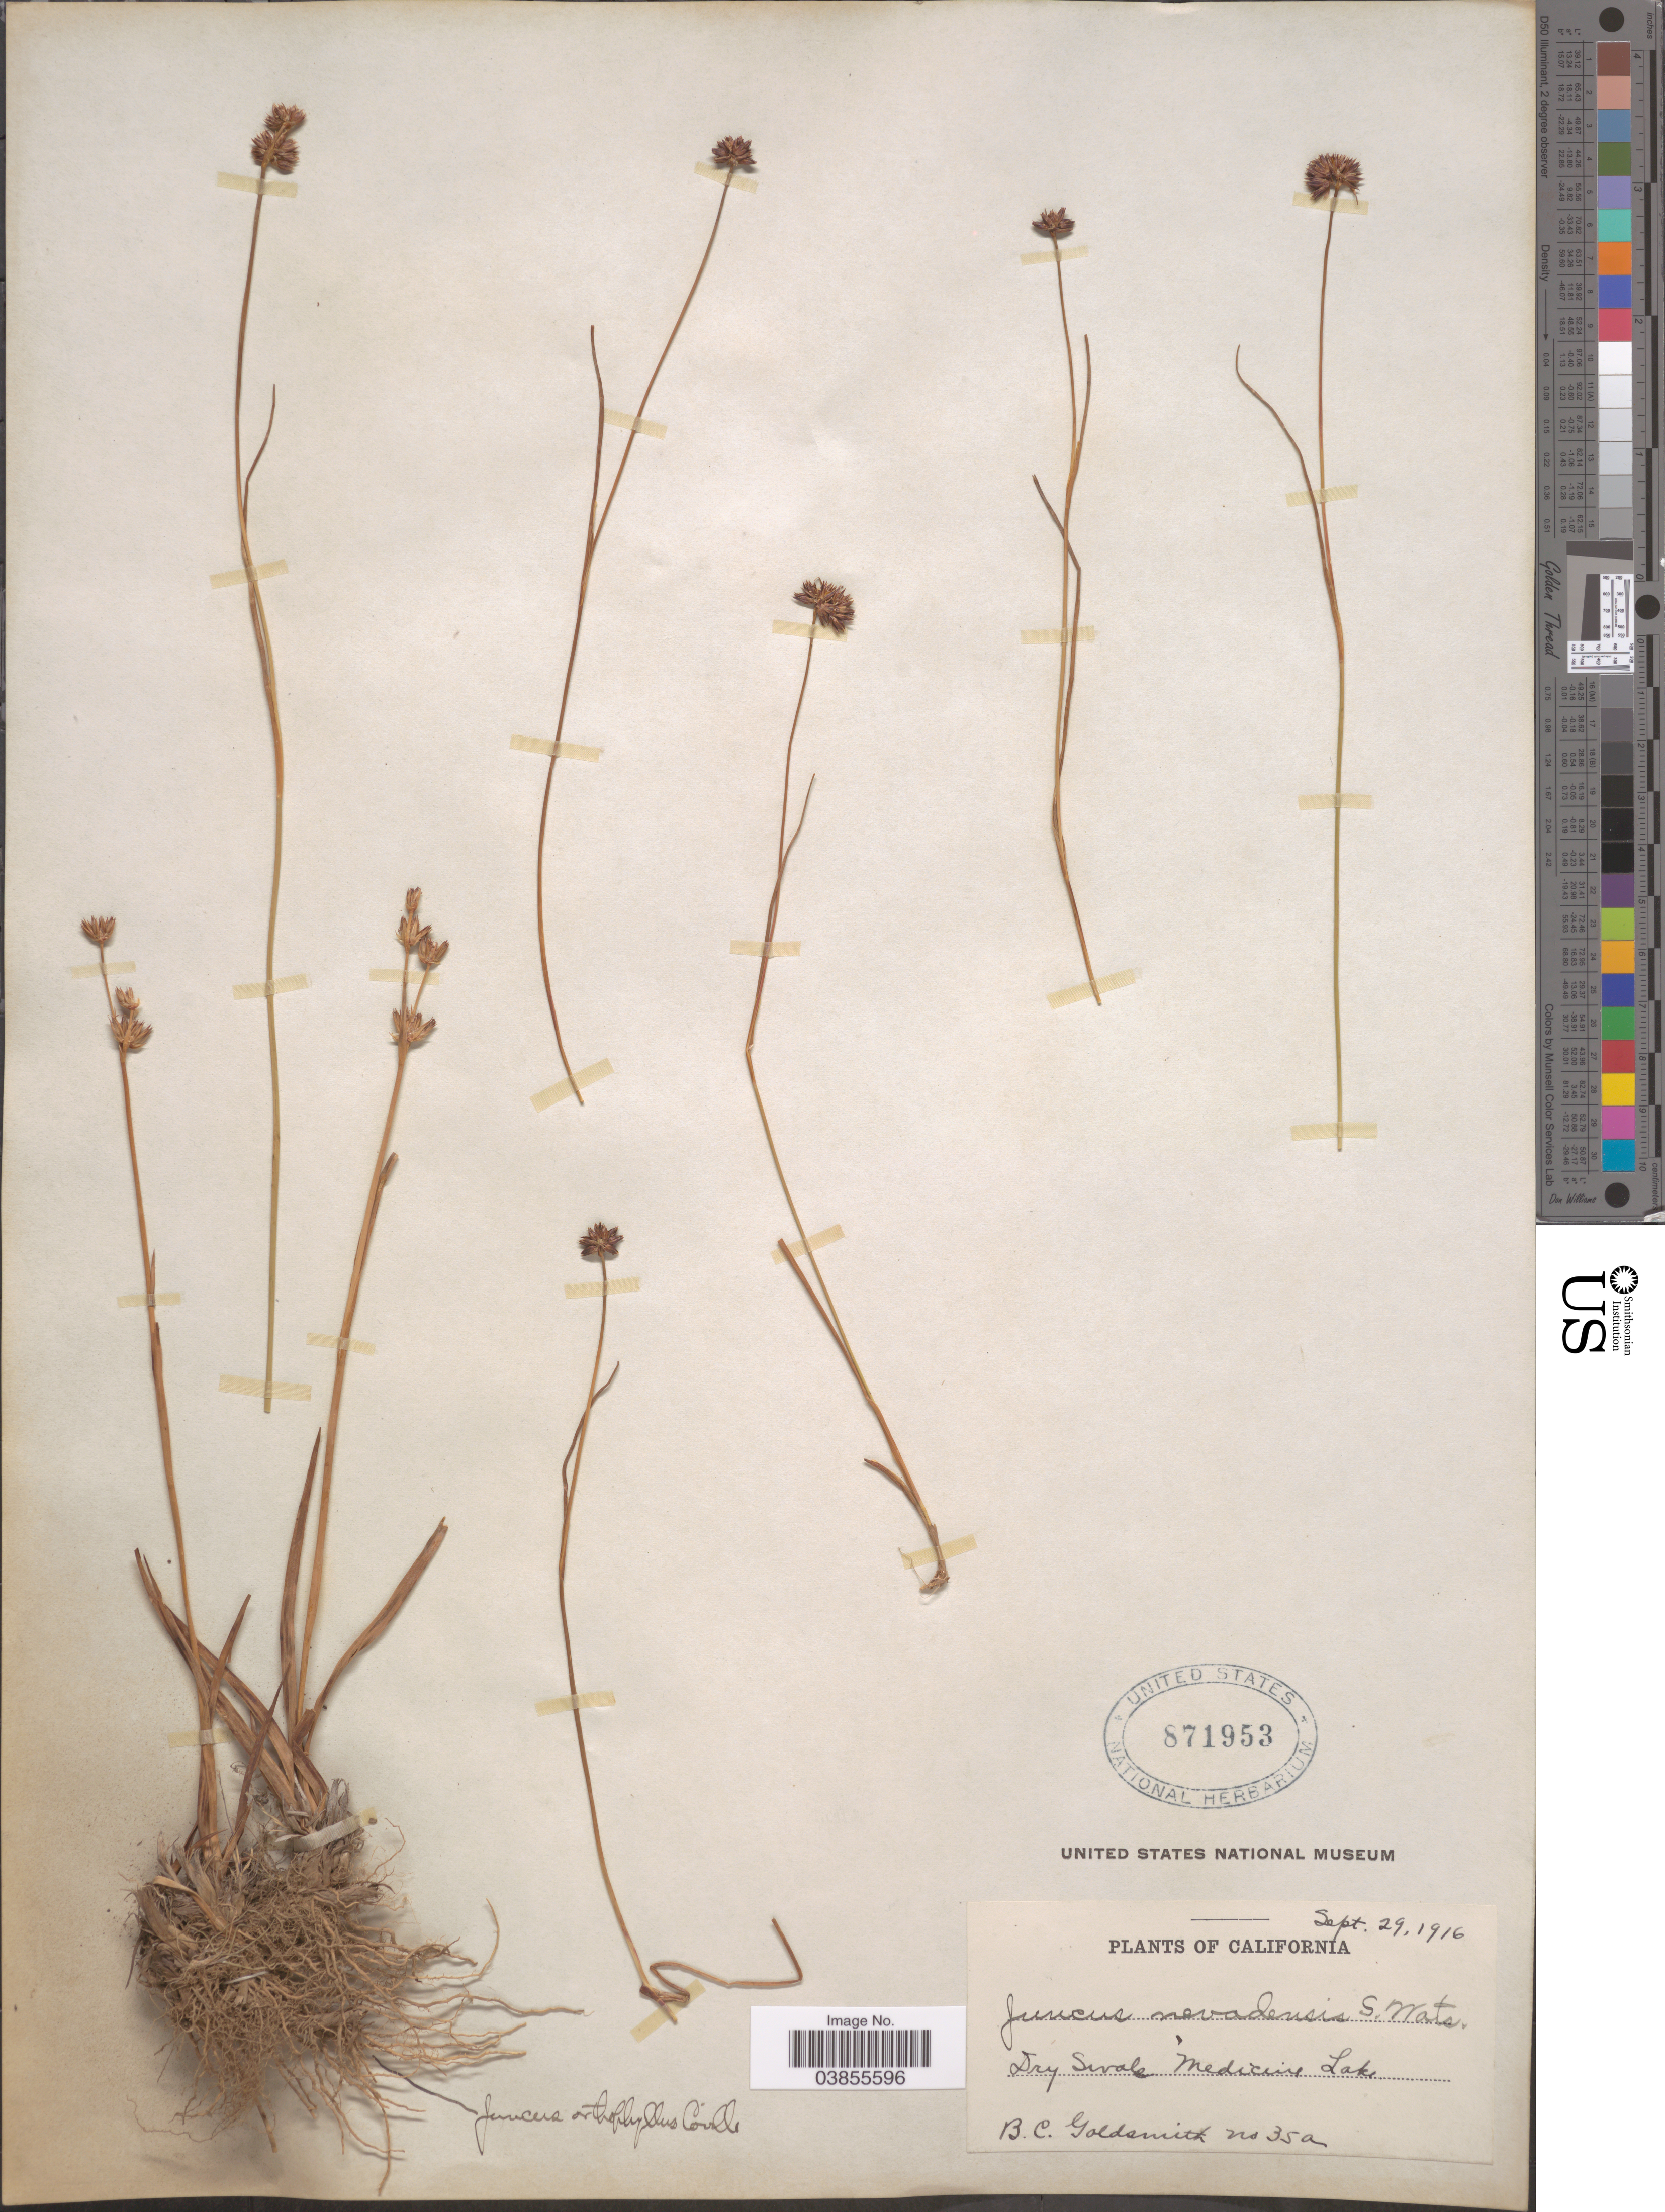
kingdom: Plantae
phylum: Tracheophyta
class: Liliopsida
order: Poales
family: Juncaceae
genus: Juncus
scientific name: Juncus nevadensis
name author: S. Watson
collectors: B. Goldsmith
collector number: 35a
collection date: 1916-09-29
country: United States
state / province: California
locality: Dry Swale Medicine Lake.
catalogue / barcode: US 871953